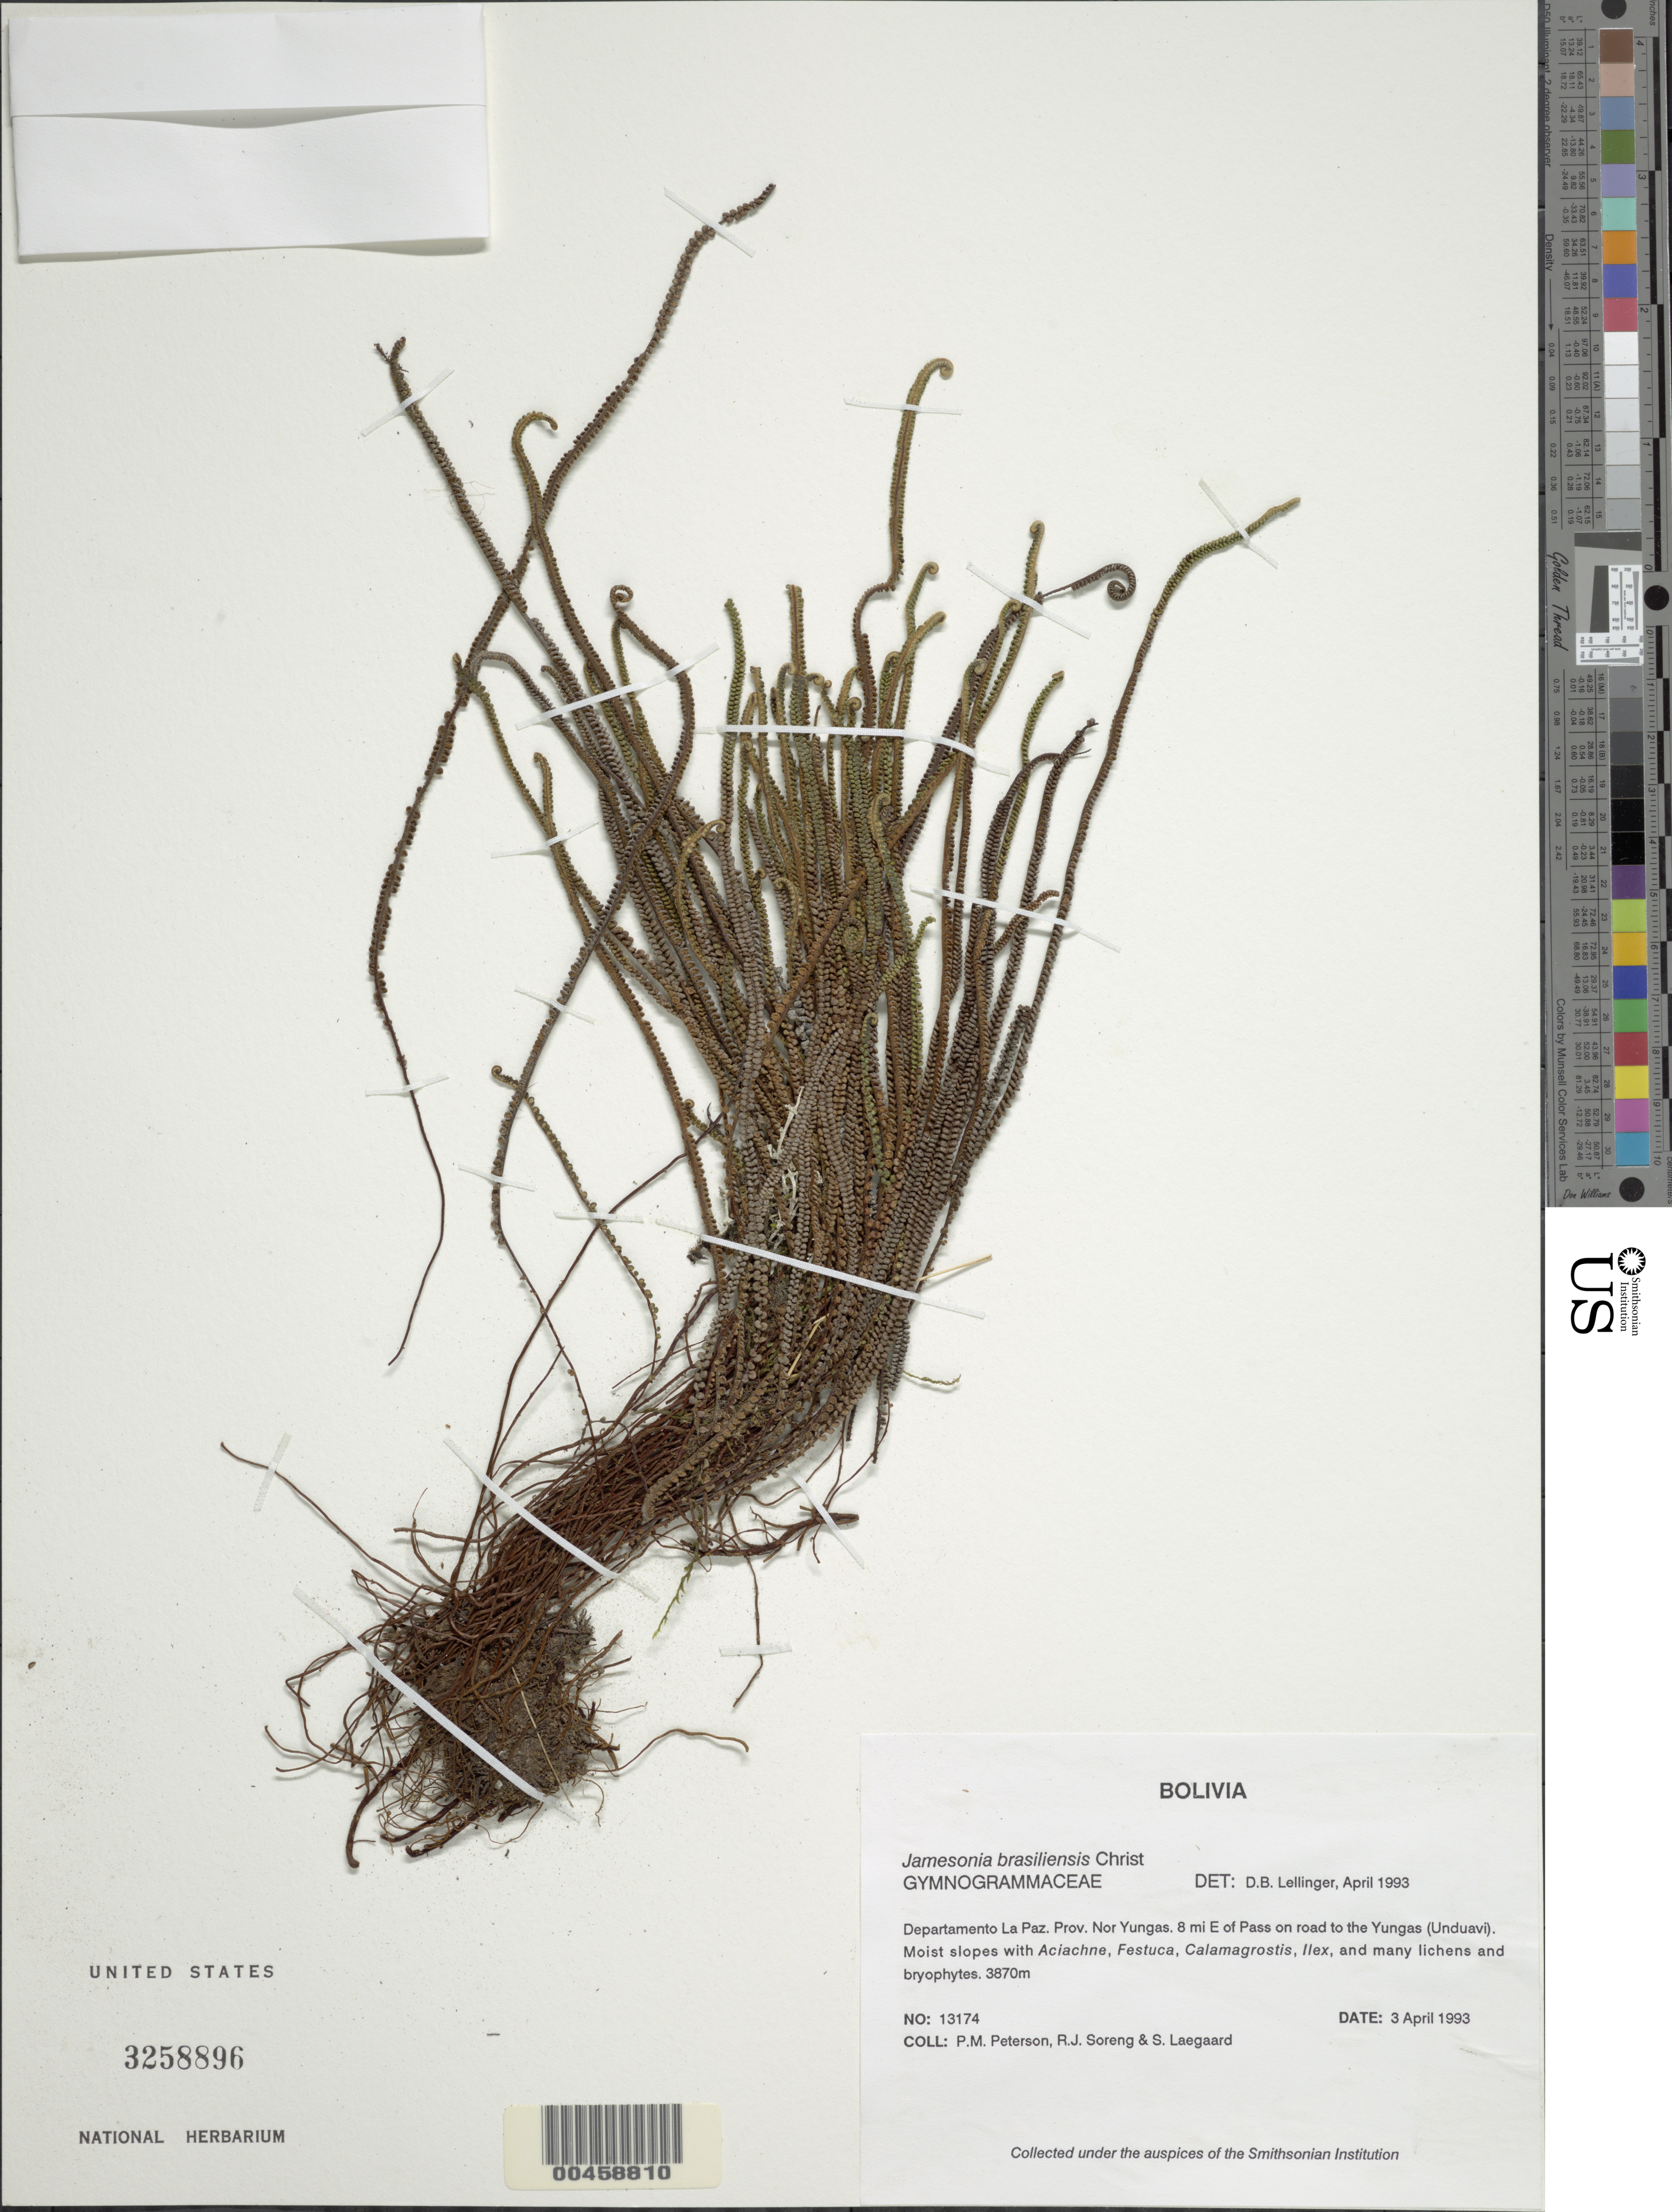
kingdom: Plantae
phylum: Tracheophyta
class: Polypodiopsida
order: Polypodiales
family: Pteridaceae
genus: Jamesonia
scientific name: Jamesonia brasiliensis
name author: Christ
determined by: Lellinger, David B., (BOT), Smithsonian Institution - National Museum of Natural History (UNITED STATES)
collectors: P. M. Peterson, R. J. Soreng & S. Lægaard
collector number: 13174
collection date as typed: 03 Apr 1993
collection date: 1993-04-03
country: Bolivia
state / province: La Paz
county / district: Nor Yungas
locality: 8 mi E of Pass on road to the Yungas (Unduavi).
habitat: Moist slopes with Aciachne, Festuca, Calamagrostis, Ilex, and many lichens and bryophytes.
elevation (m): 3870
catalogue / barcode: US 3258896